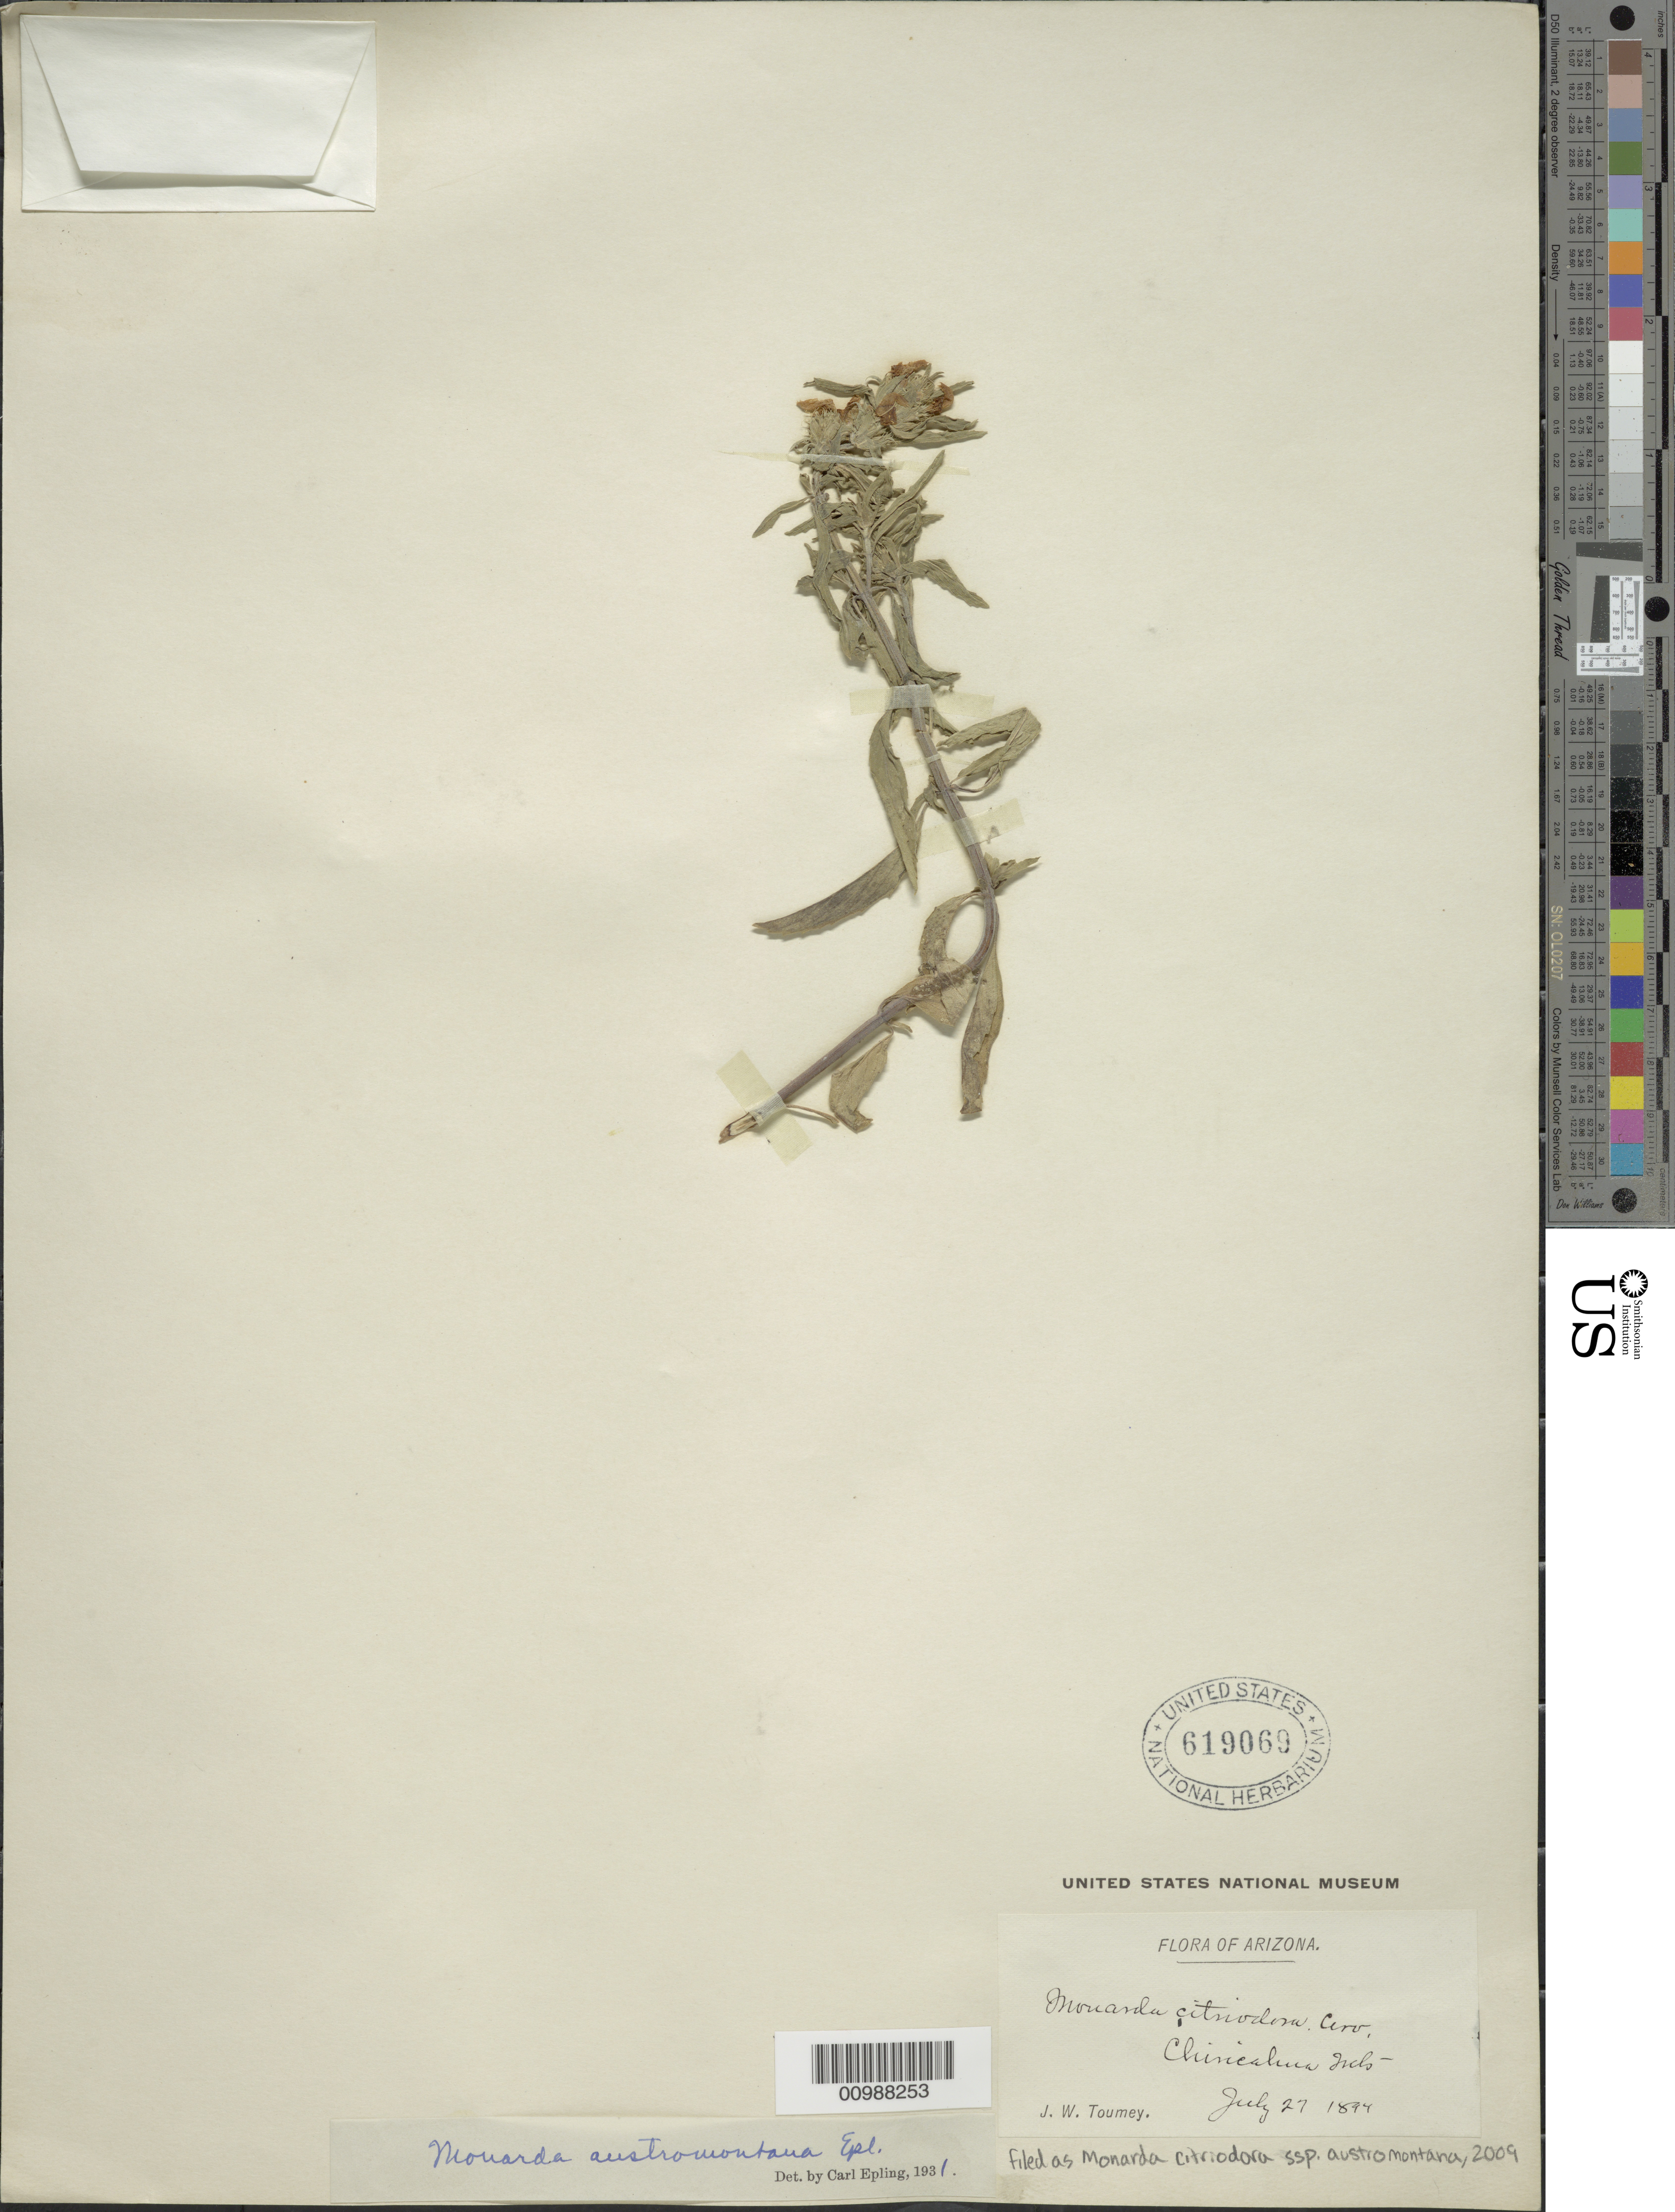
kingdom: Plantae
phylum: Tracheophyta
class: Magnoliopsida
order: Lamiales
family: Lamiaceae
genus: Monarda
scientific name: Monarda citriodora subsp. austromontana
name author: (Epling) Scora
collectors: J. W. Toumey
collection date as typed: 27 Jul 1894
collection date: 1894-07-27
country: United States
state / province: Arizona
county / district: Cochise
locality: Chiricahua Mountains.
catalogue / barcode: US 619069